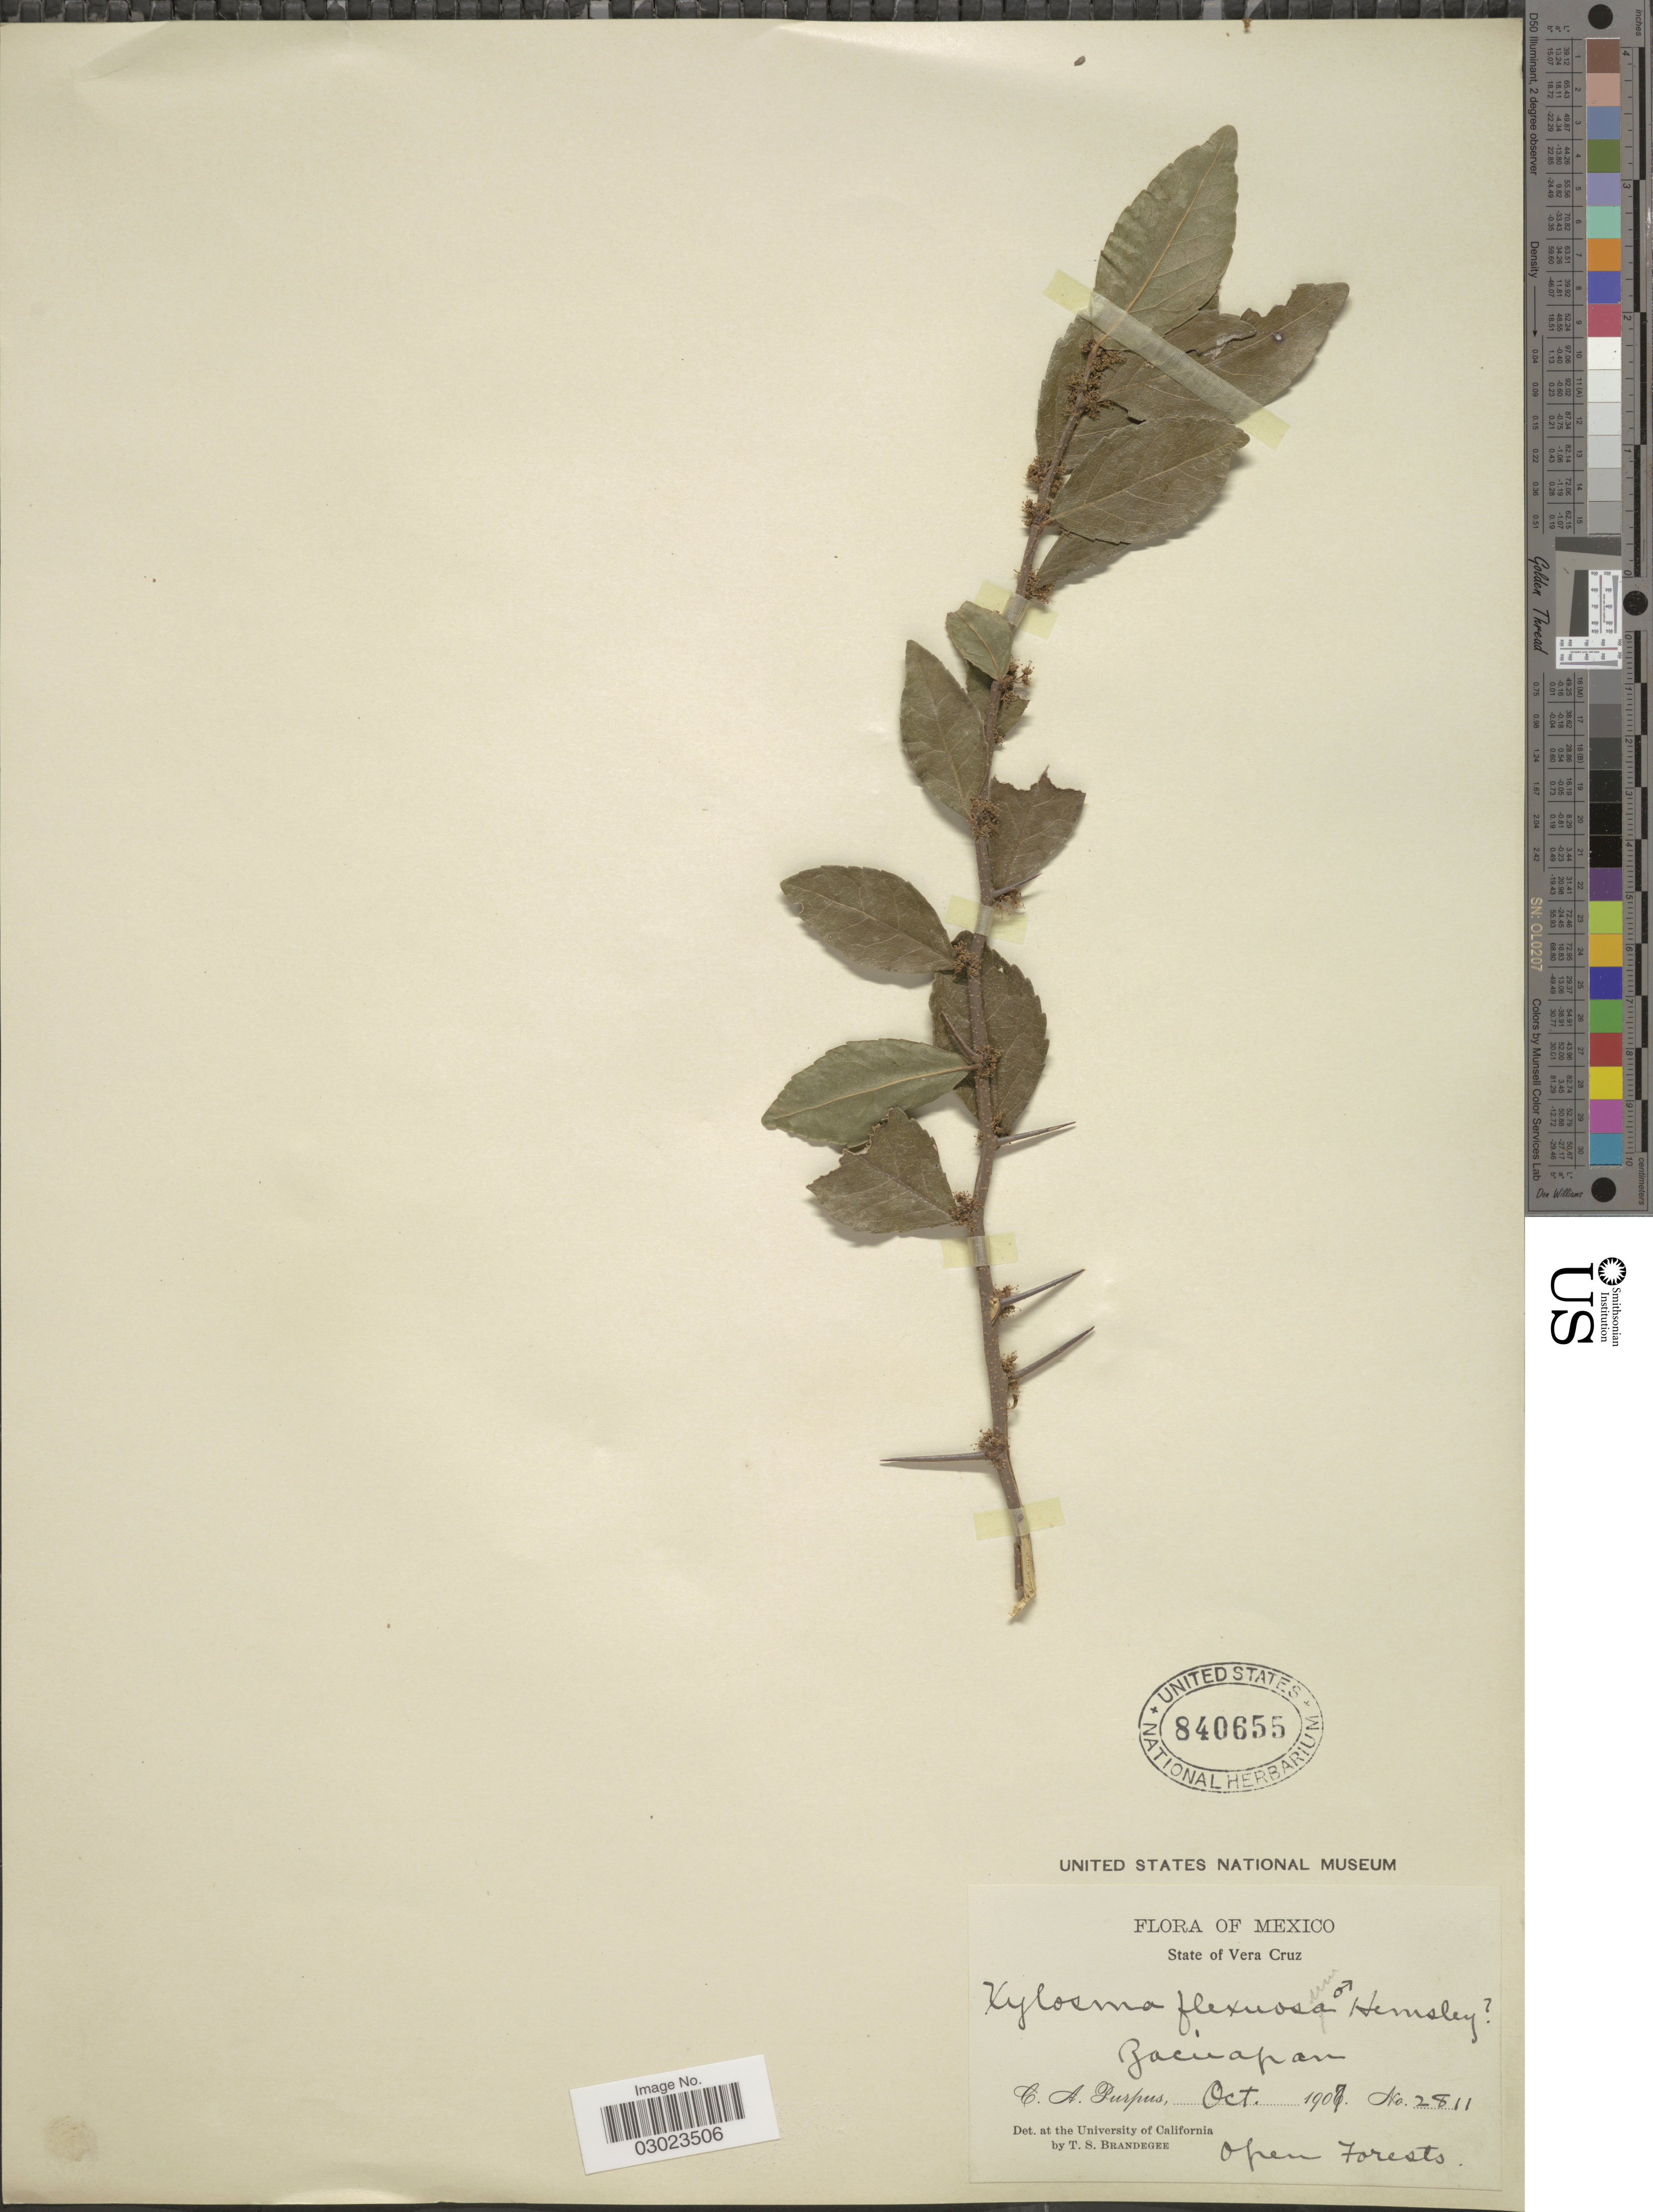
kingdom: Plantae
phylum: Tracheophyta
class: Magnoliopsida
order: Malpighiales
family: Salicaceae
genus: Xylosma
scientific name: Xylosma flexuosa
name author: (Kunth) Hemsl.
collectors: C. A. Purpus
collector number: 2811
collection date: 1907-10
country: Mexico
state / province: Veracruz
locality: Zacuapan, State of Vera Cruz.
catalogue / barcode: US 840655